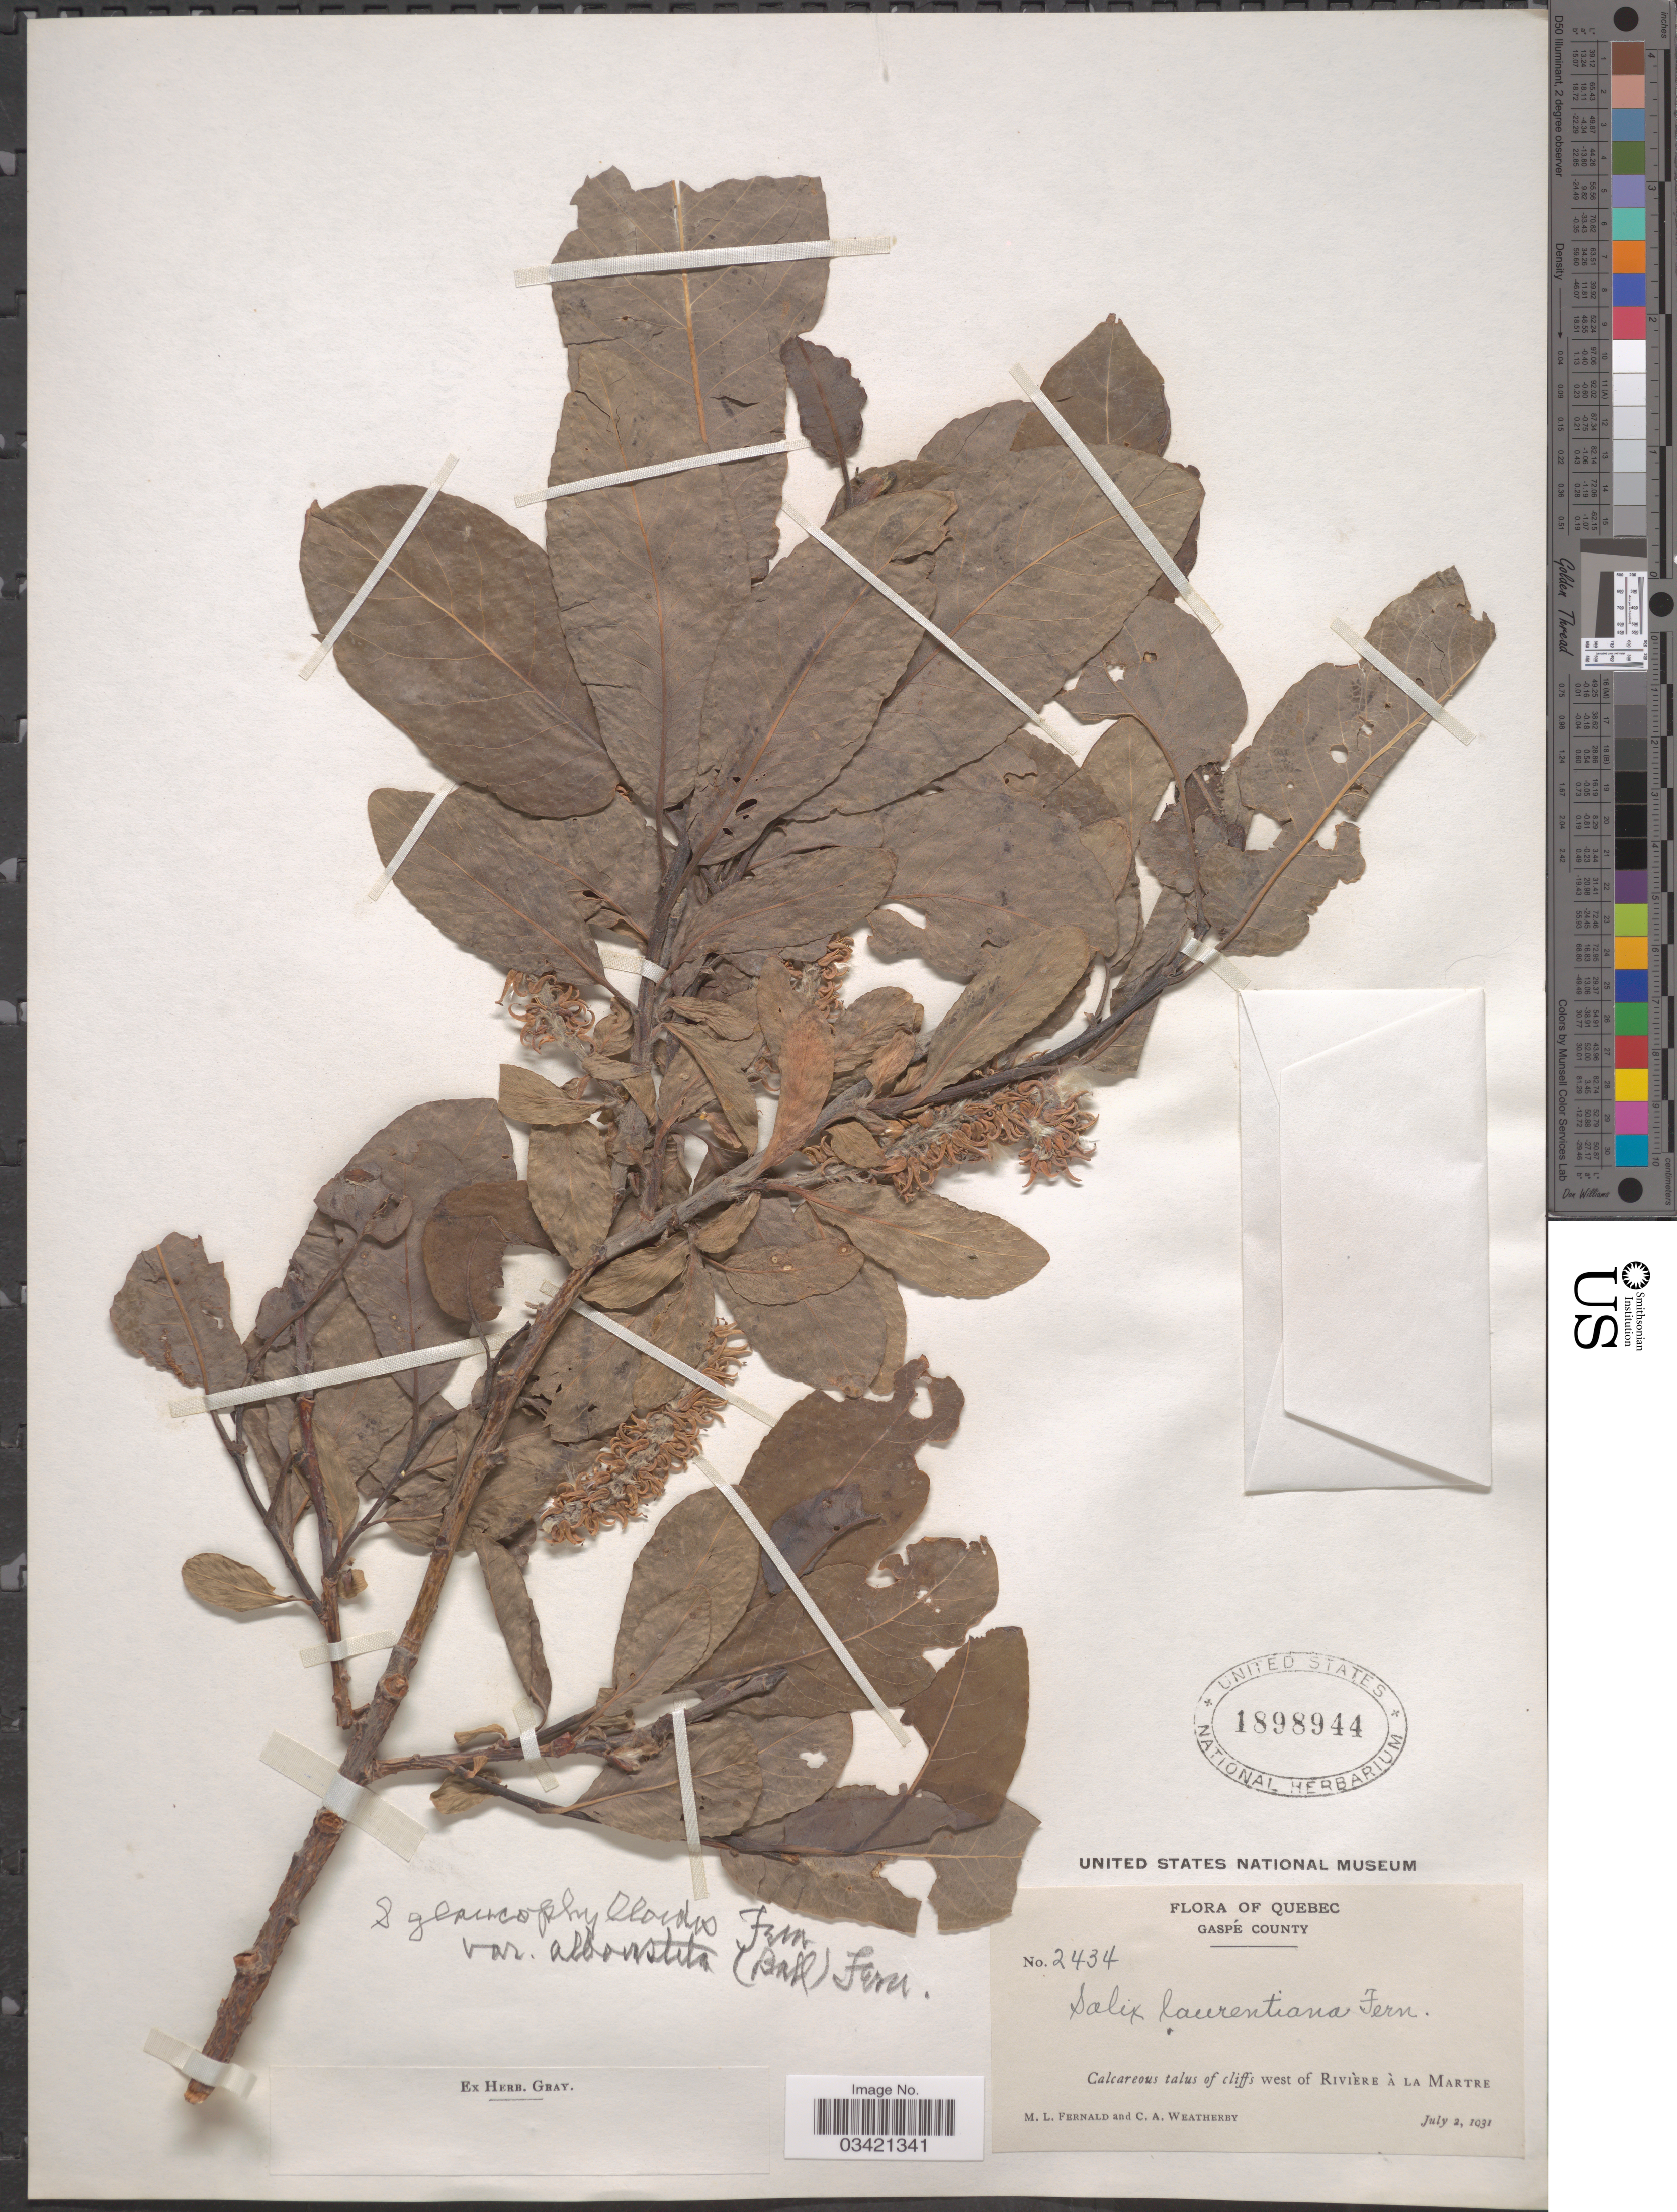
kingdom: Plantae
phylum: Tracheophyta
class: Magnoliopsida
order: Malpighiales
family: Salicaceae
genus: Salix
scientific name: Salix glaucophylloides var. albovestita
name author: (C.R. Ball) Fernald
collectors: M. L. Fernald & C. A. Weatherby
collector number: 2434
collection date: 1931-07-02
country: Canada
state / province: Quebec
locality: Gaspé County. West of Rivière à la Martre.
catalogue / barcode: US 1898944